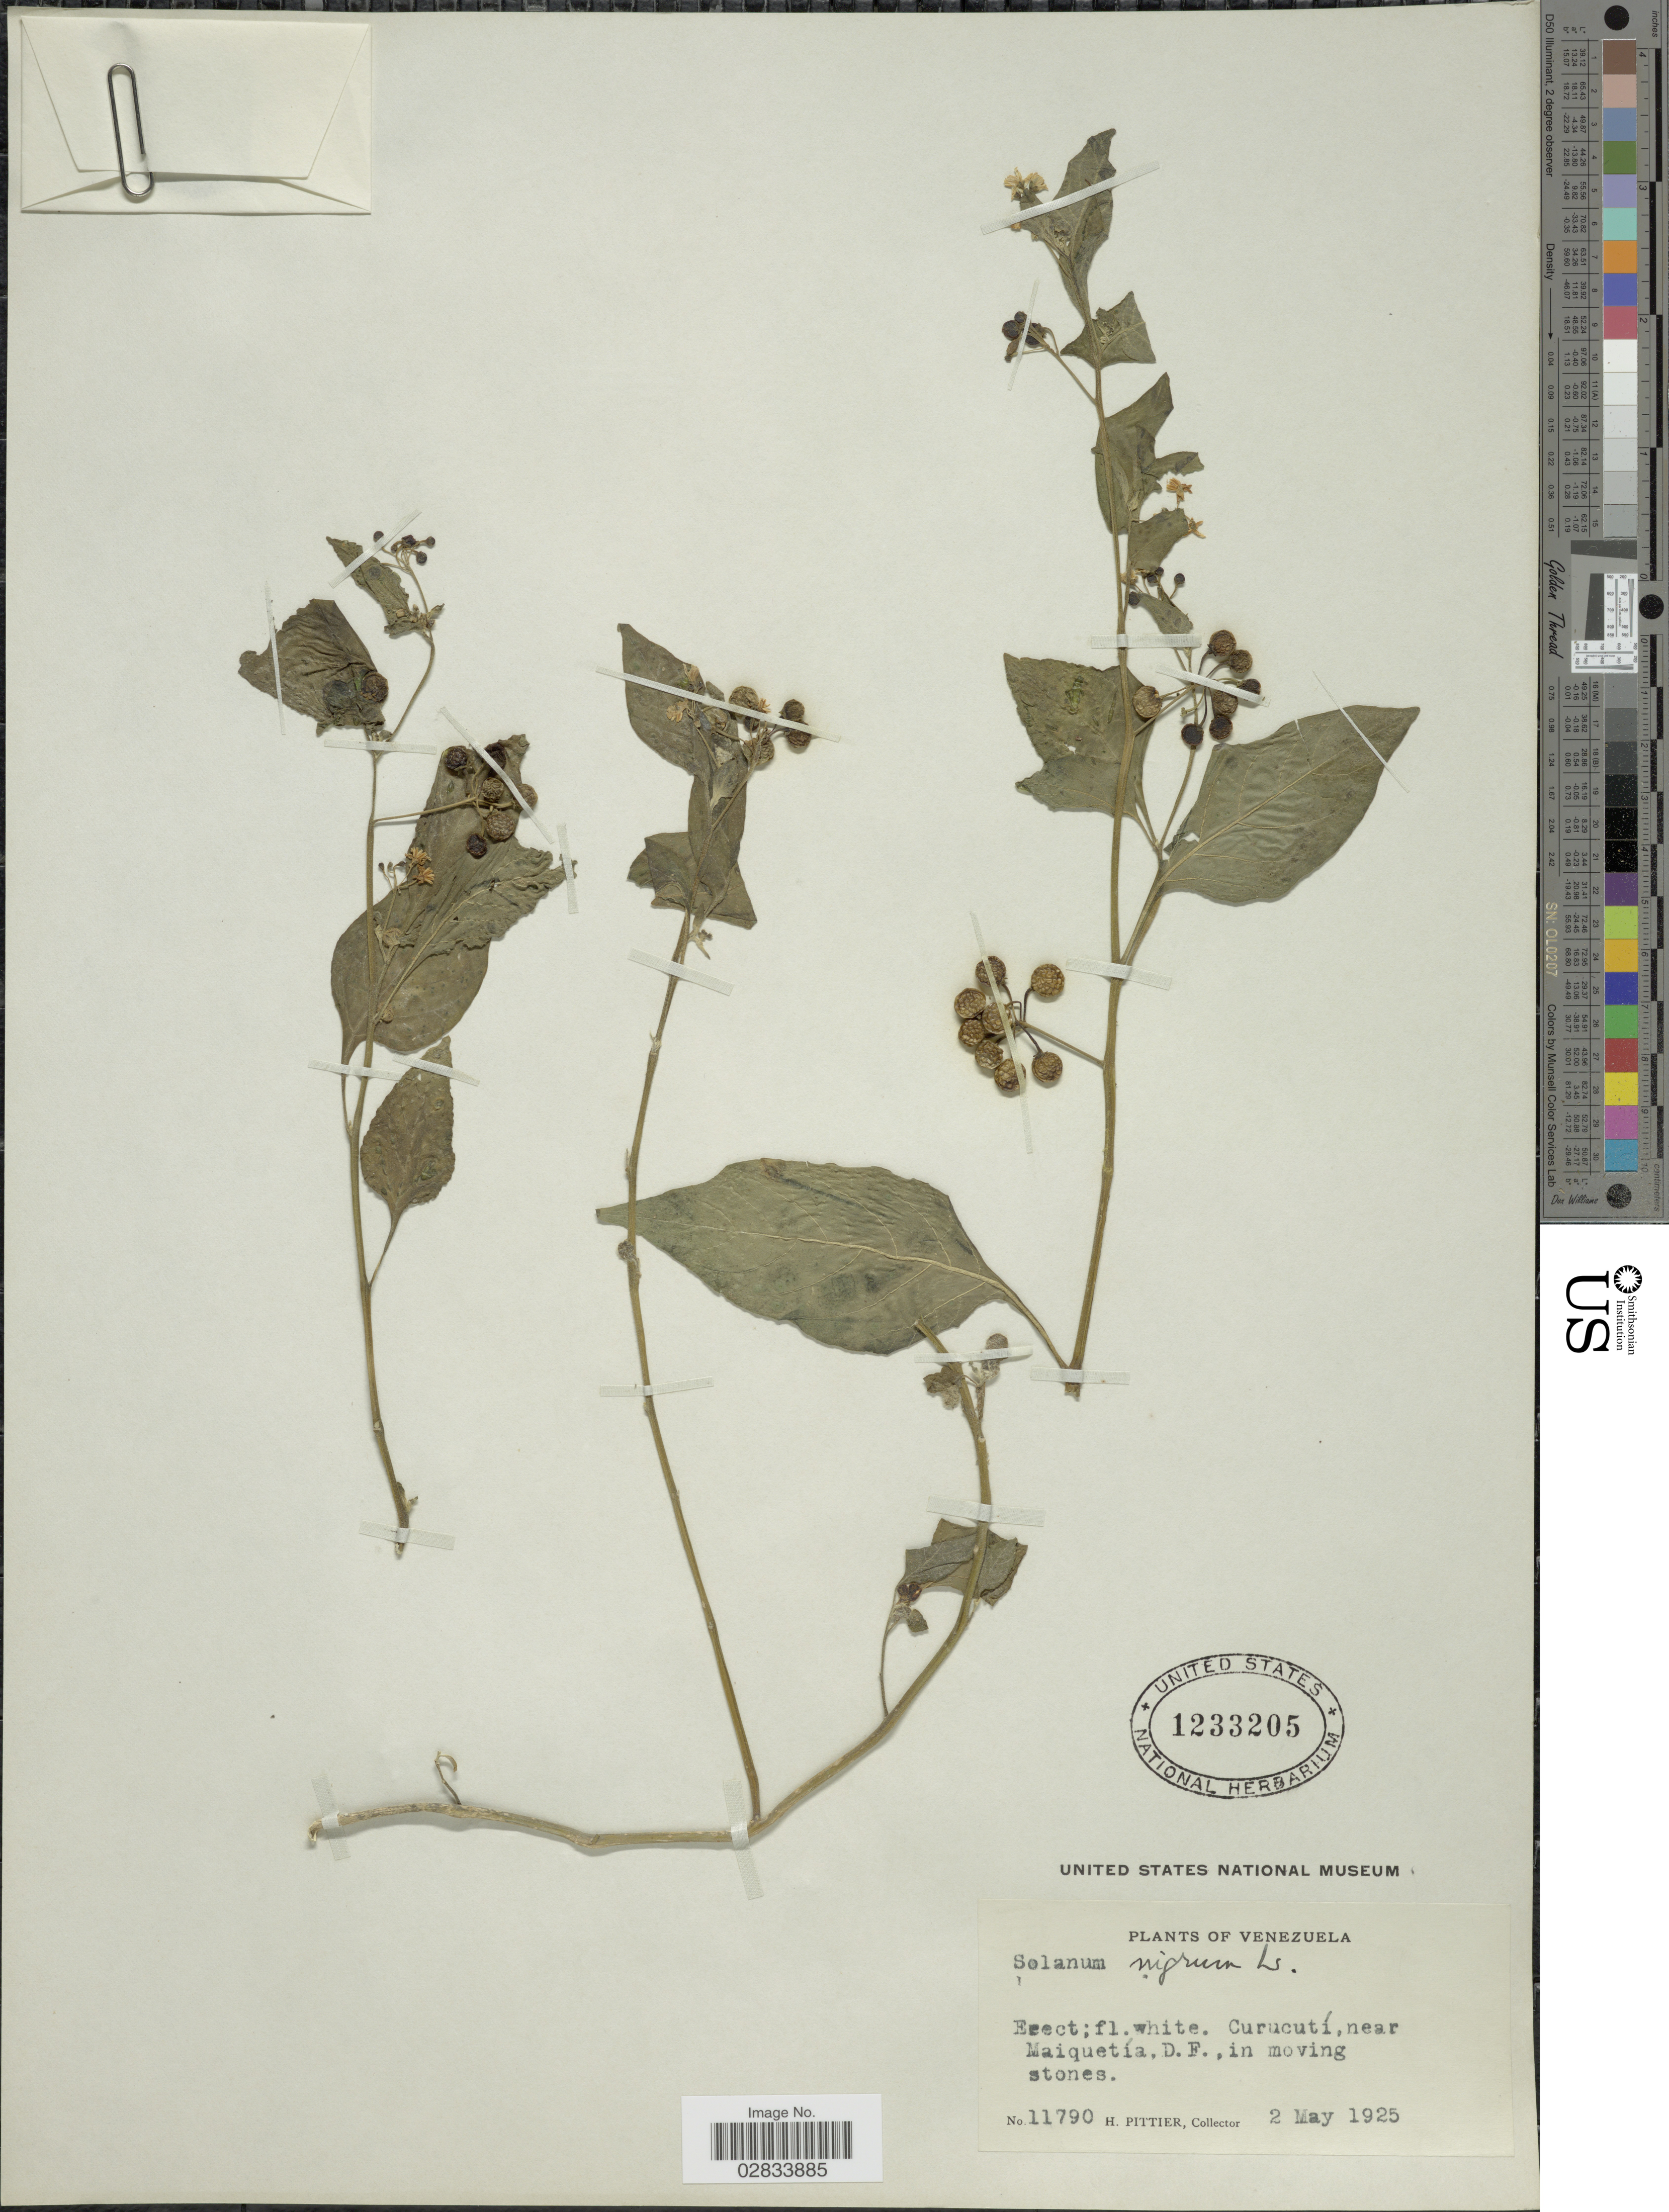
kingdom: Plantae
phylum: Tracheophyta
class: Magnoliopsida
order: Solanales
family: Solanaceae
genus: Solanum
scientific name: Solanum nigrum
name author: L.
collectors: H. F. Pittier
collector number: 11790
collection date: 1925-05-02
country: Venezuela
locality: Curucutí, near Maiquetía, D.F., in moving stones.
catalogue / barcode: US 1233205